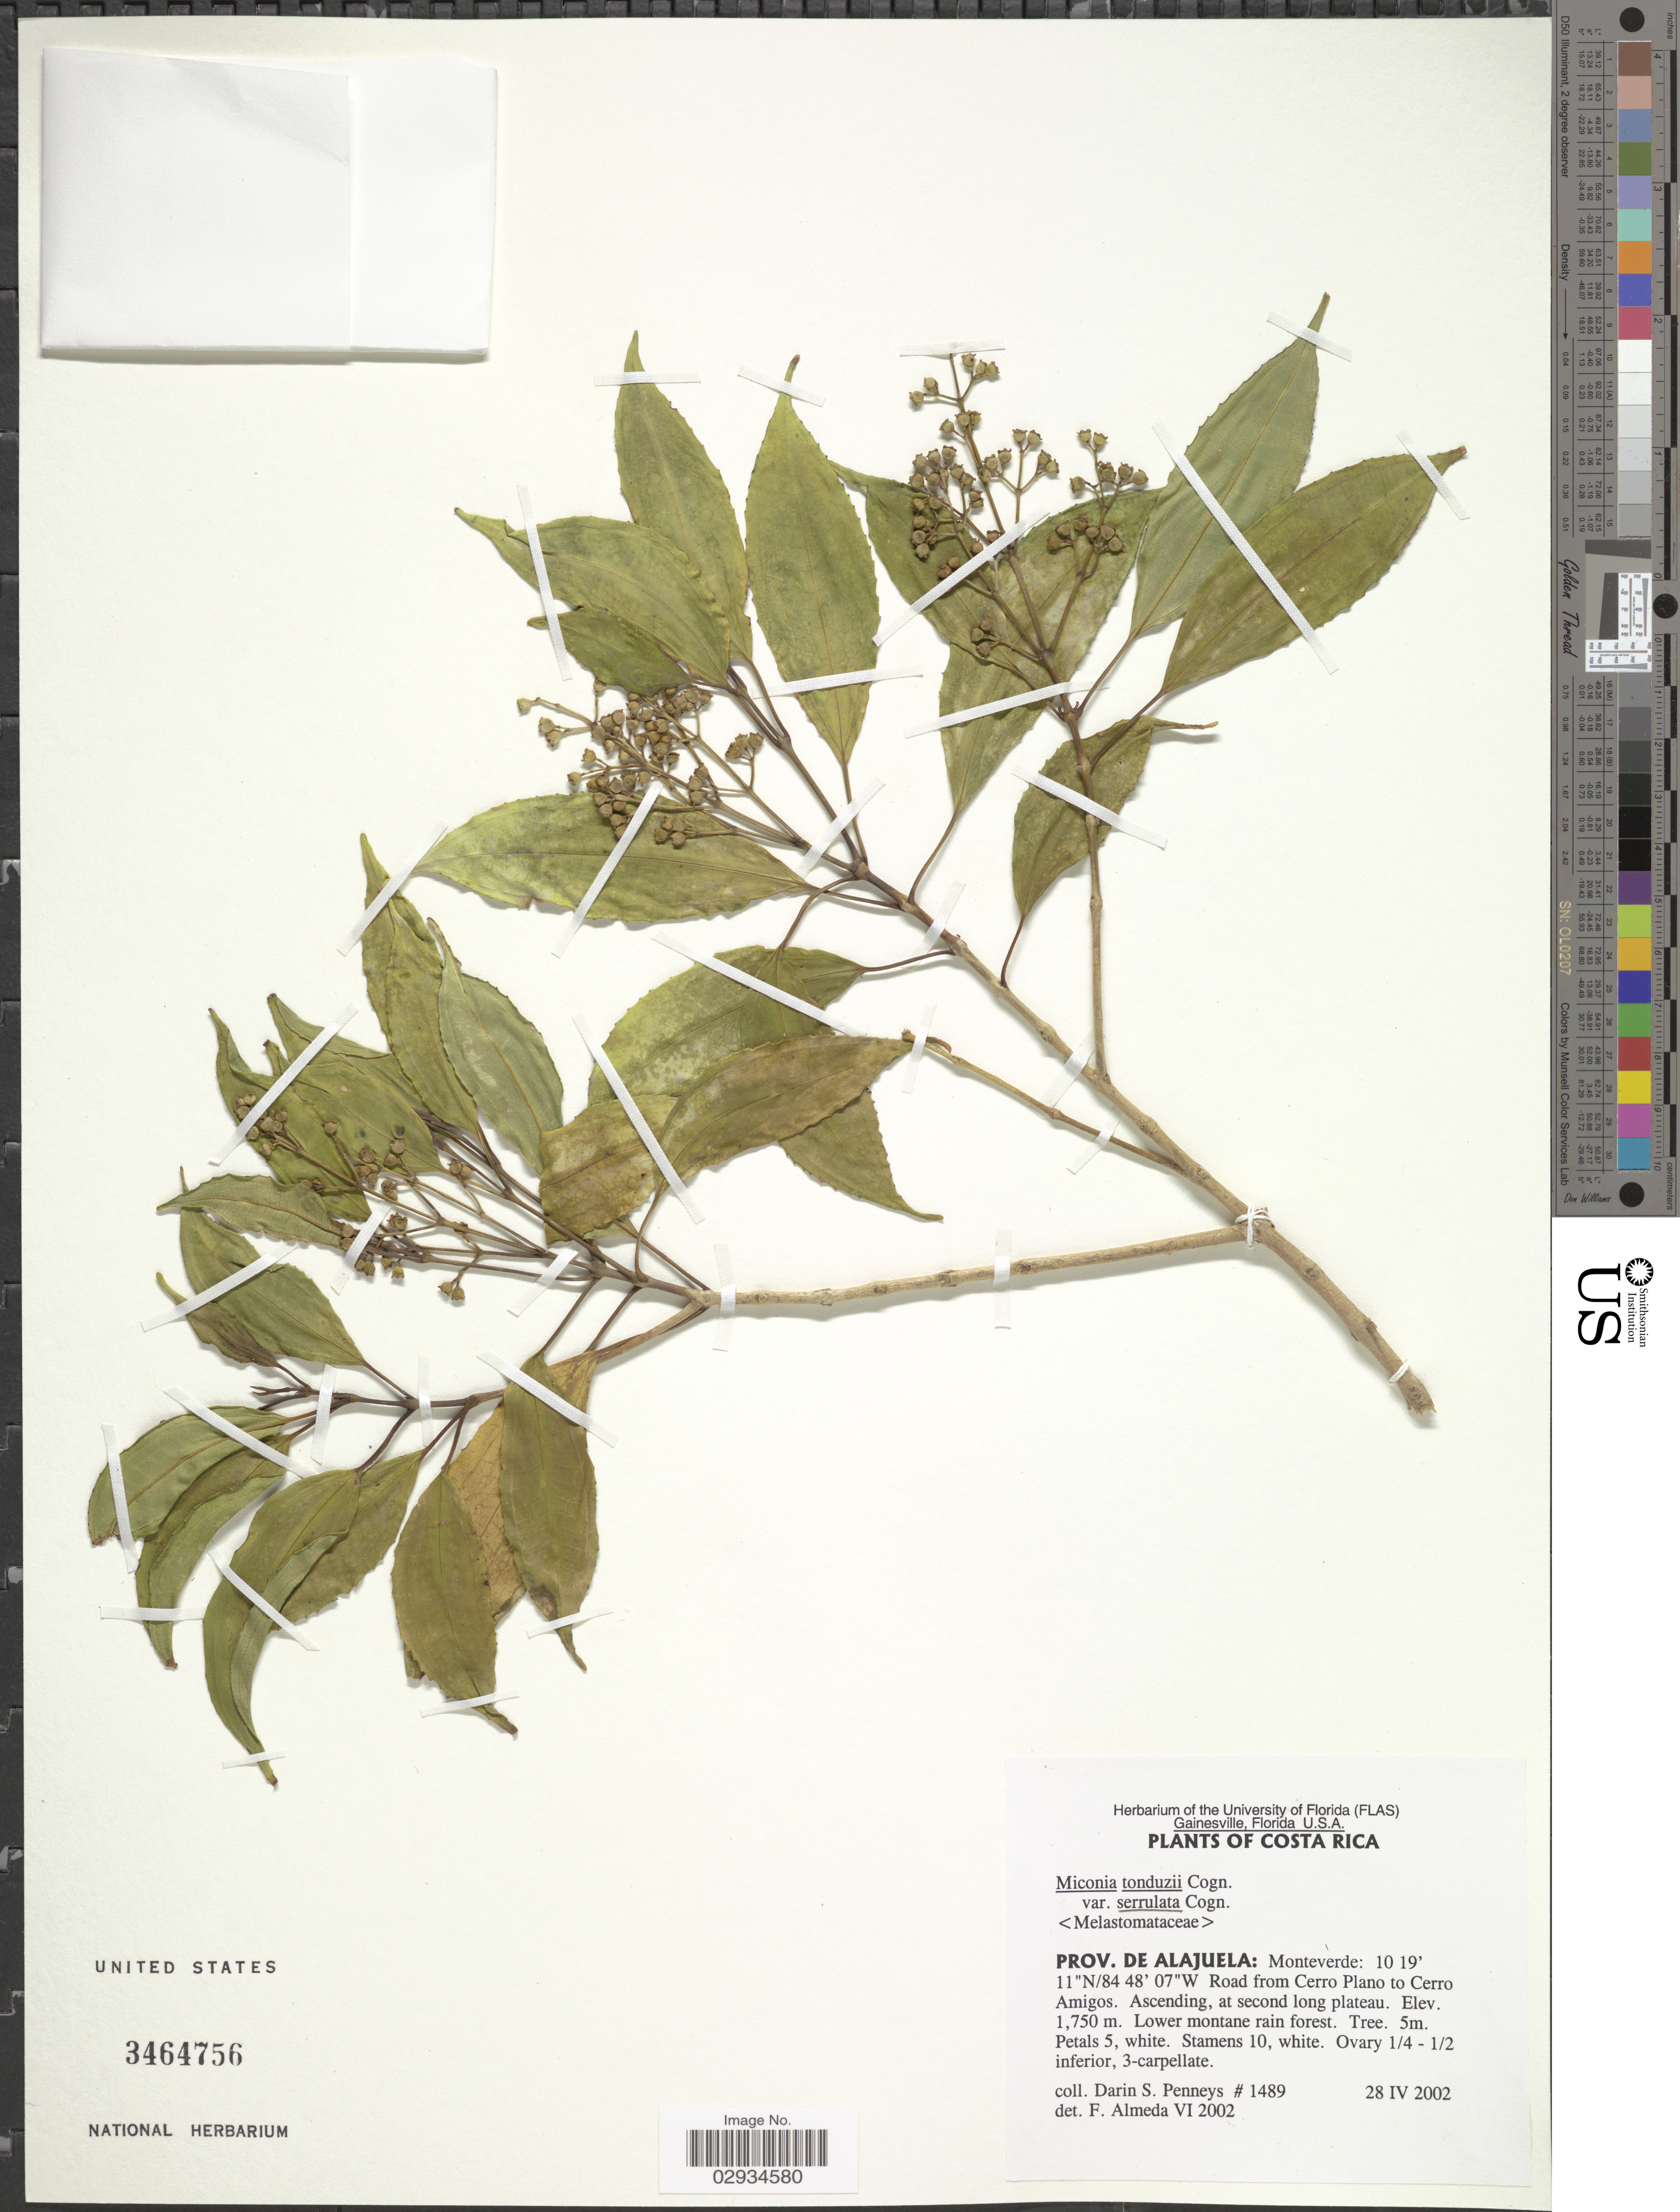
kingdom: Plantae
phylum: Tracheophyta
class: Magnoliopsida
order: Myrtales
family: Melastomataceae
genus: Miconia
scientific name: Miconia tonduzii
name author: Cogn. in A. DC.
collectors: D. S. Penneys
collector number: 1489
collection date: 2002-04-28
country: Costa Rica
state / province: Alajuela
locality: Monteverde. Road from Cerro Plano to Cerro Amigos.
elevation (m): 1750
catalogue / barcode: US 3464756